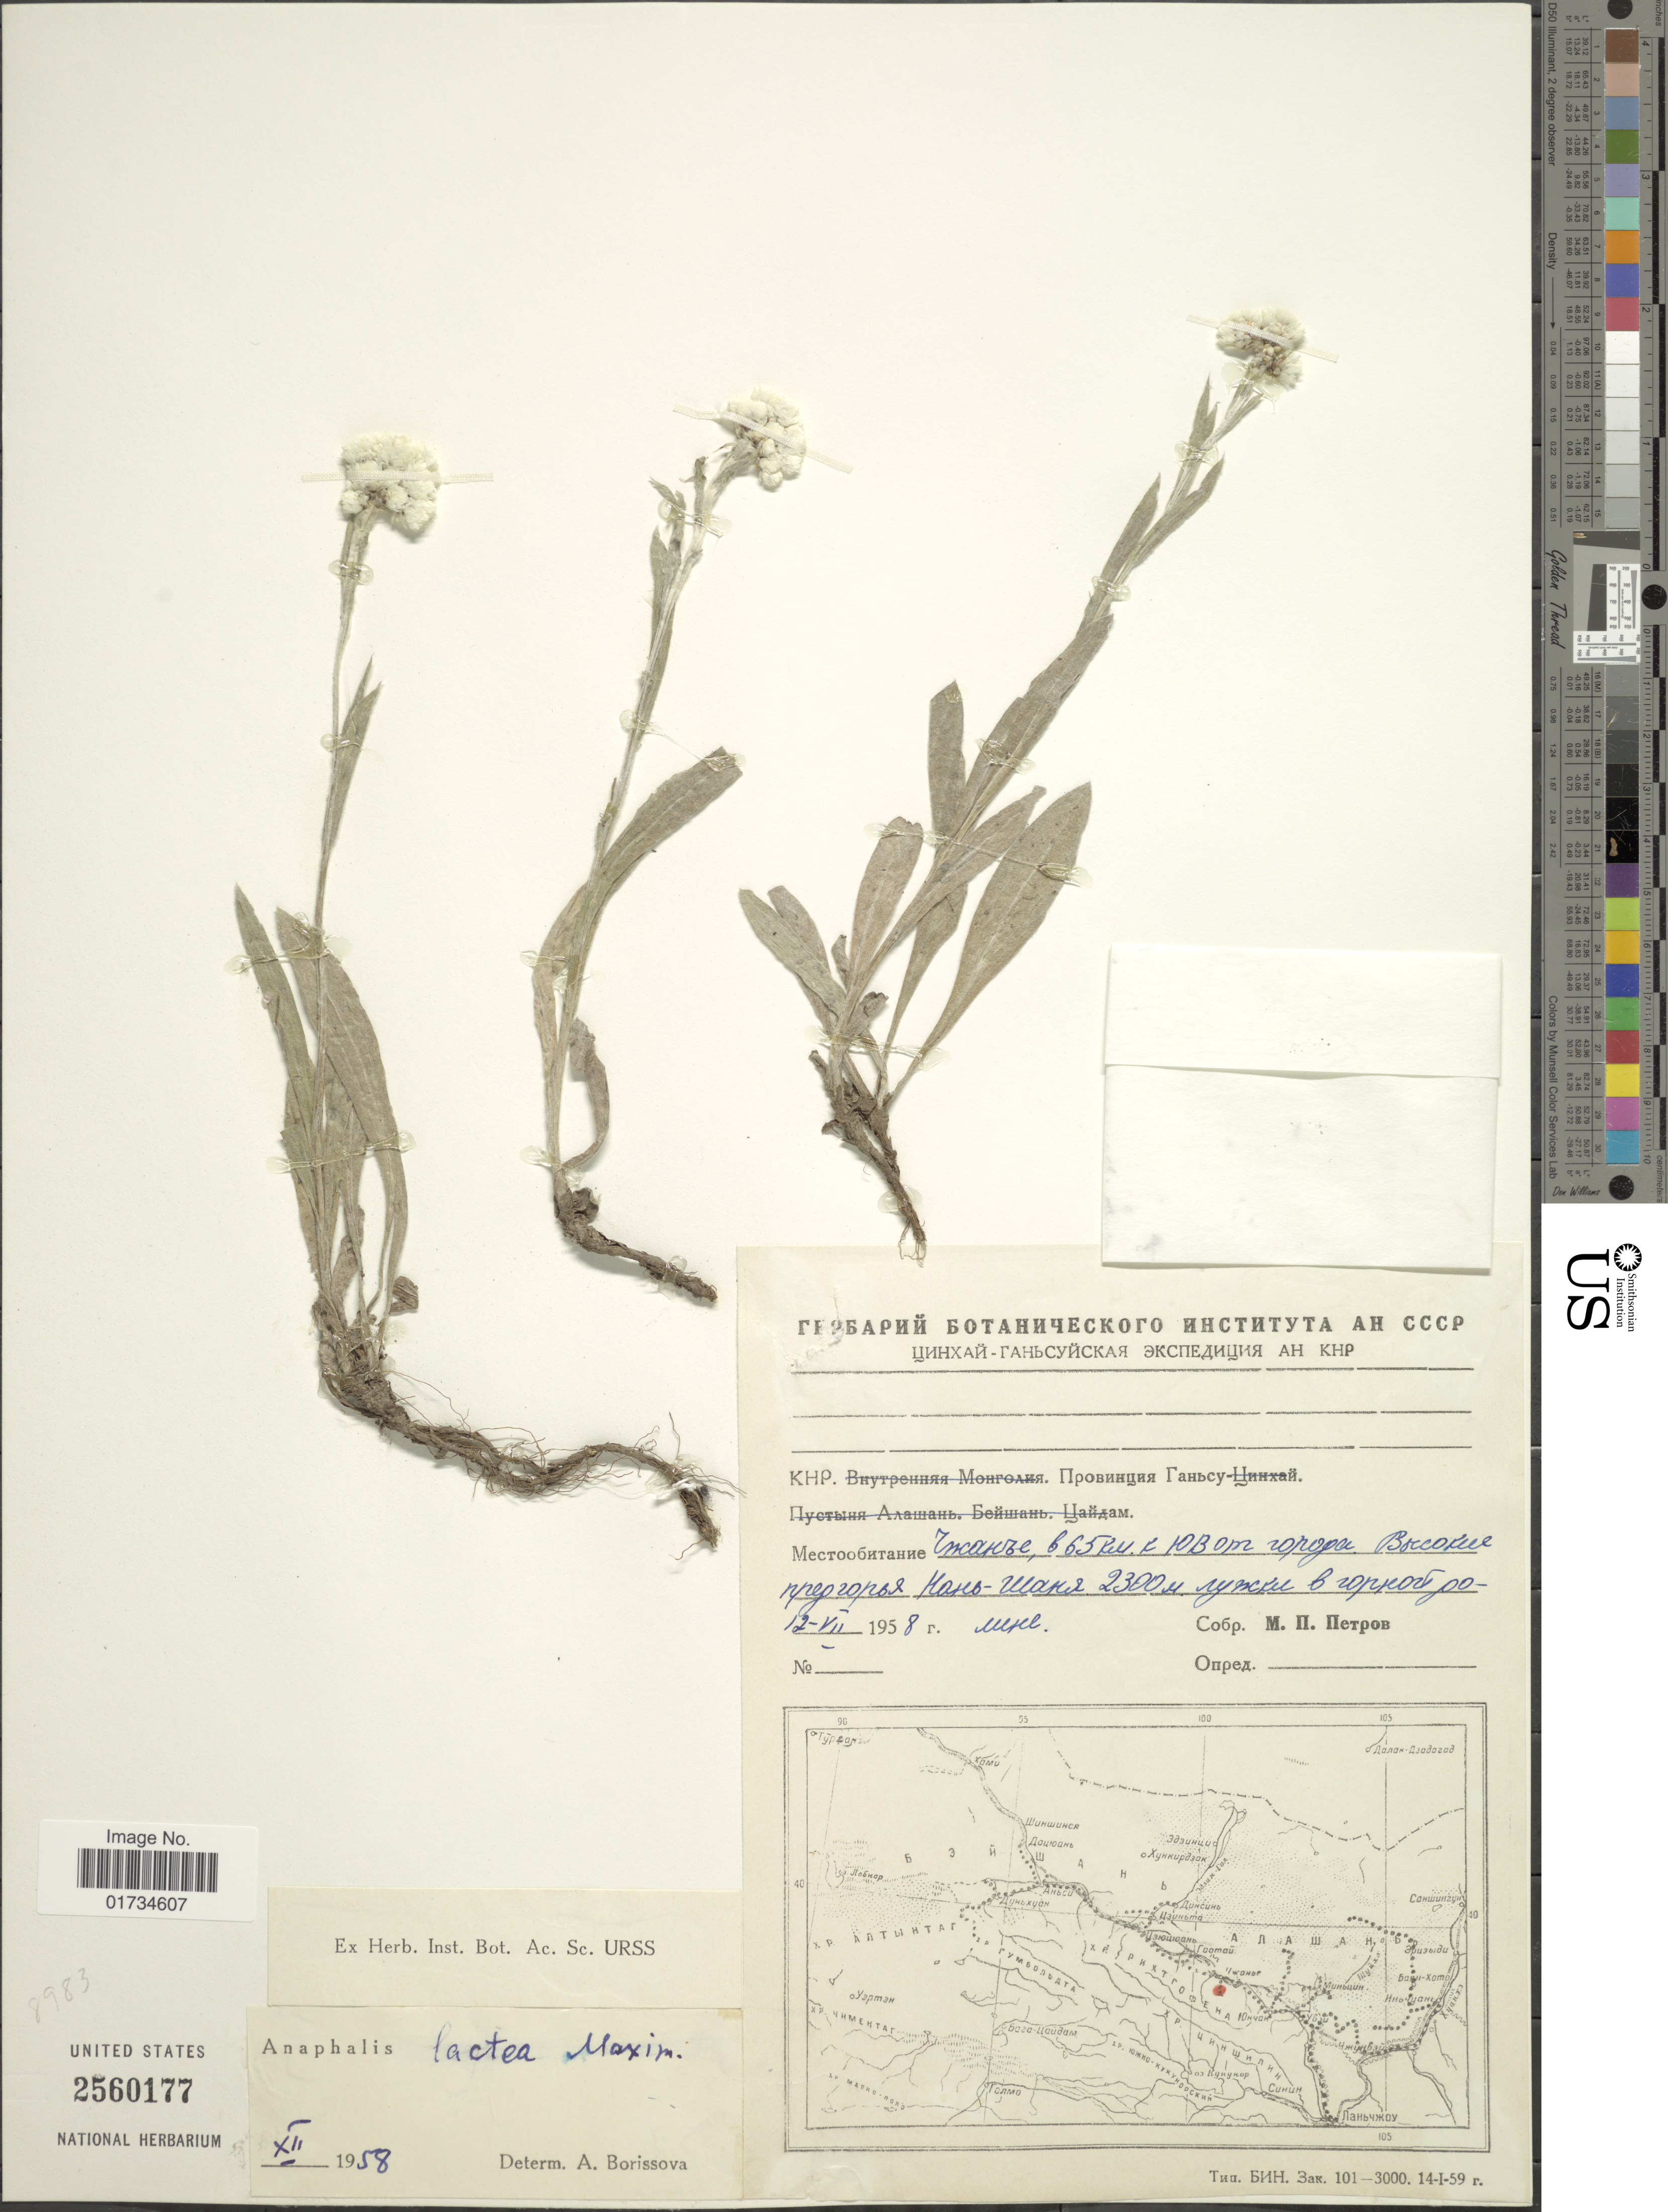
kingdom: Plantae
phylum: Tracheophyta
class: Magnoliopsida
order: Asterales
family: Asteraceae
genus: Anaphalis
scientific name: Anaphalis lactea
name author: Maxim.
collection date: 1958-07-12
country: China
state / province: Gansu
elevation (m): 2300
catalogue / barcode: US 2560177